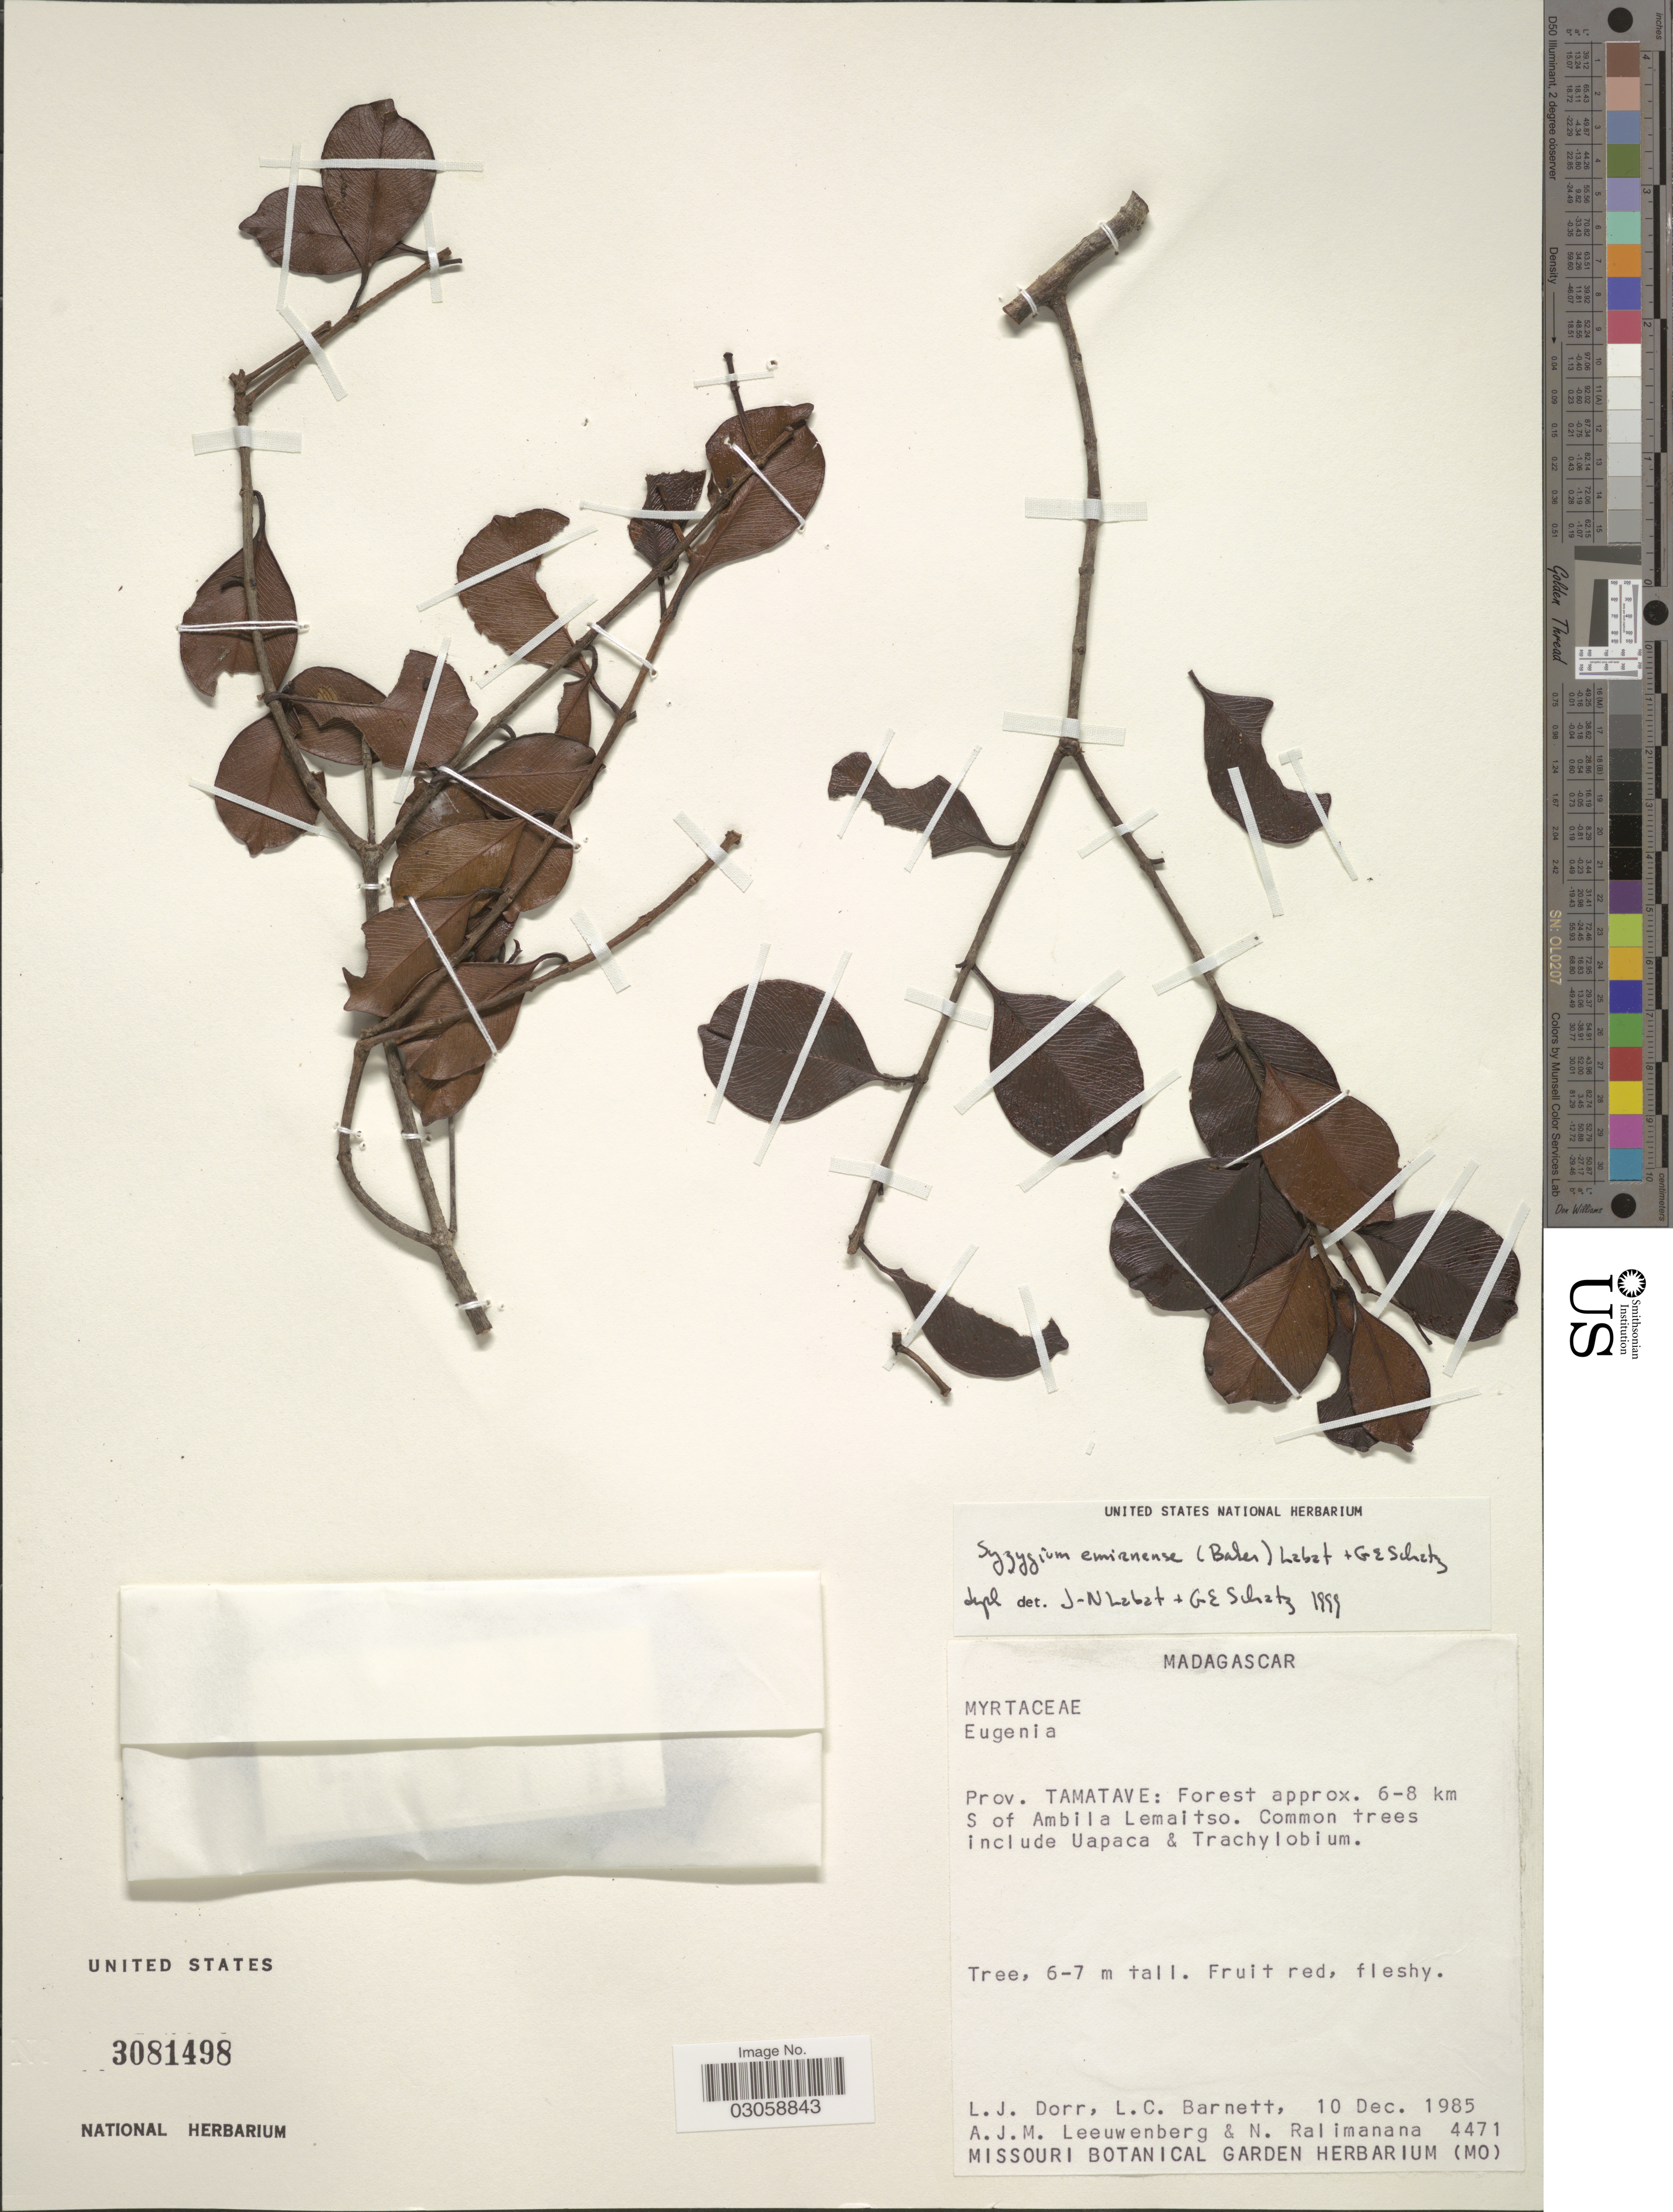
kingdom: Plantae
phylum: Tracheophyta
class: Magnoliopsida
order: Myrtales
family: Myrtaceae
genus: Syzygium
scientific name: Syzygium emirnense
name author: (Baker) Labat & G.E. Schatz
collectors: L. J. Dorr, L. C. Barnett, A. J. M. Leeuwenberg & N. Ralimanana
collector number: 4471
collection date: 1985-12-10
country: Madagascar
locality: Prov. Tamatave: Forest approx. 6-8 km S of Ambila Lemaitso.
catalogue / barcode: US 3081498